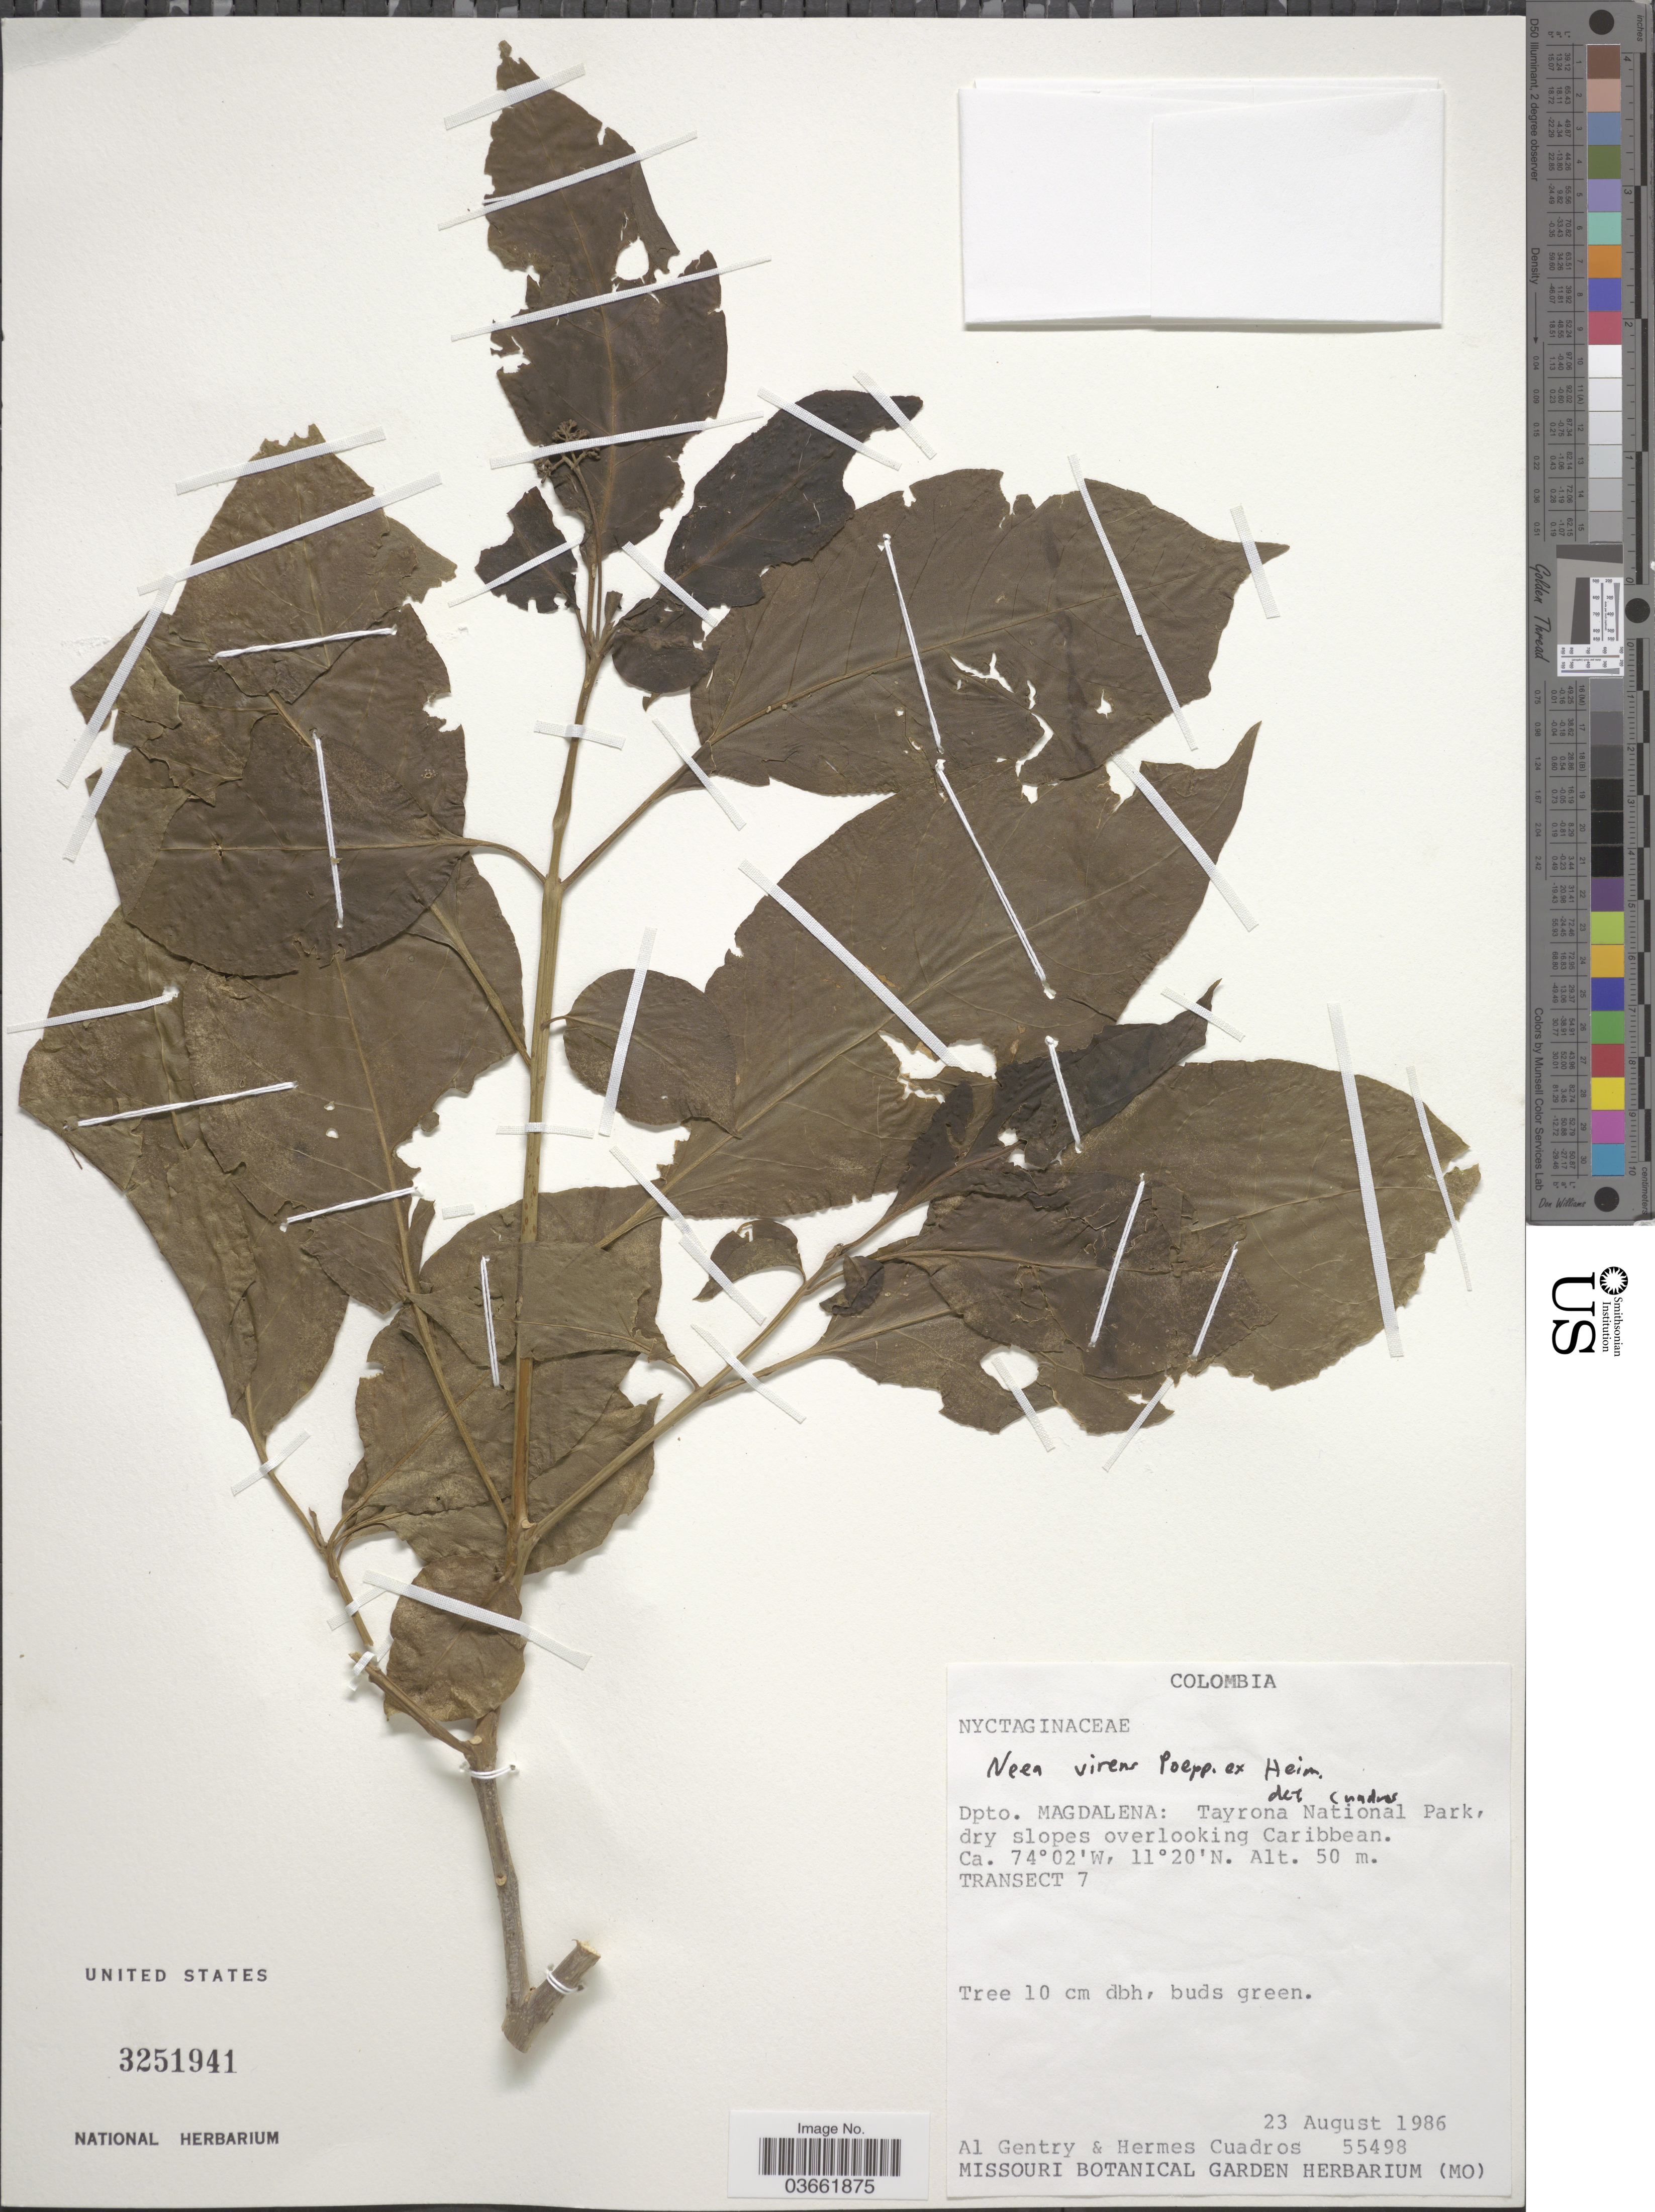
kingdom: Plantae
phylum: Tracheophyta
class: Magnoliopsida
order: Caryophyllales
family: Nyctaginaceae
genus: Neea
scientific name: Neea virens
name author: Poepp. ex Heimerl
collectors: A. H. Gentry & H. Cuadros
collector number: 55498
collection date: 1986-08-23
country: Colombia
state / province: Magdalena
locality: Dpto. Magdalena: Tayrona National Park, dry slopes overlooking Caribbean. Transect 7.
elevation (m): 50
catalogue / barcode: US 3251941